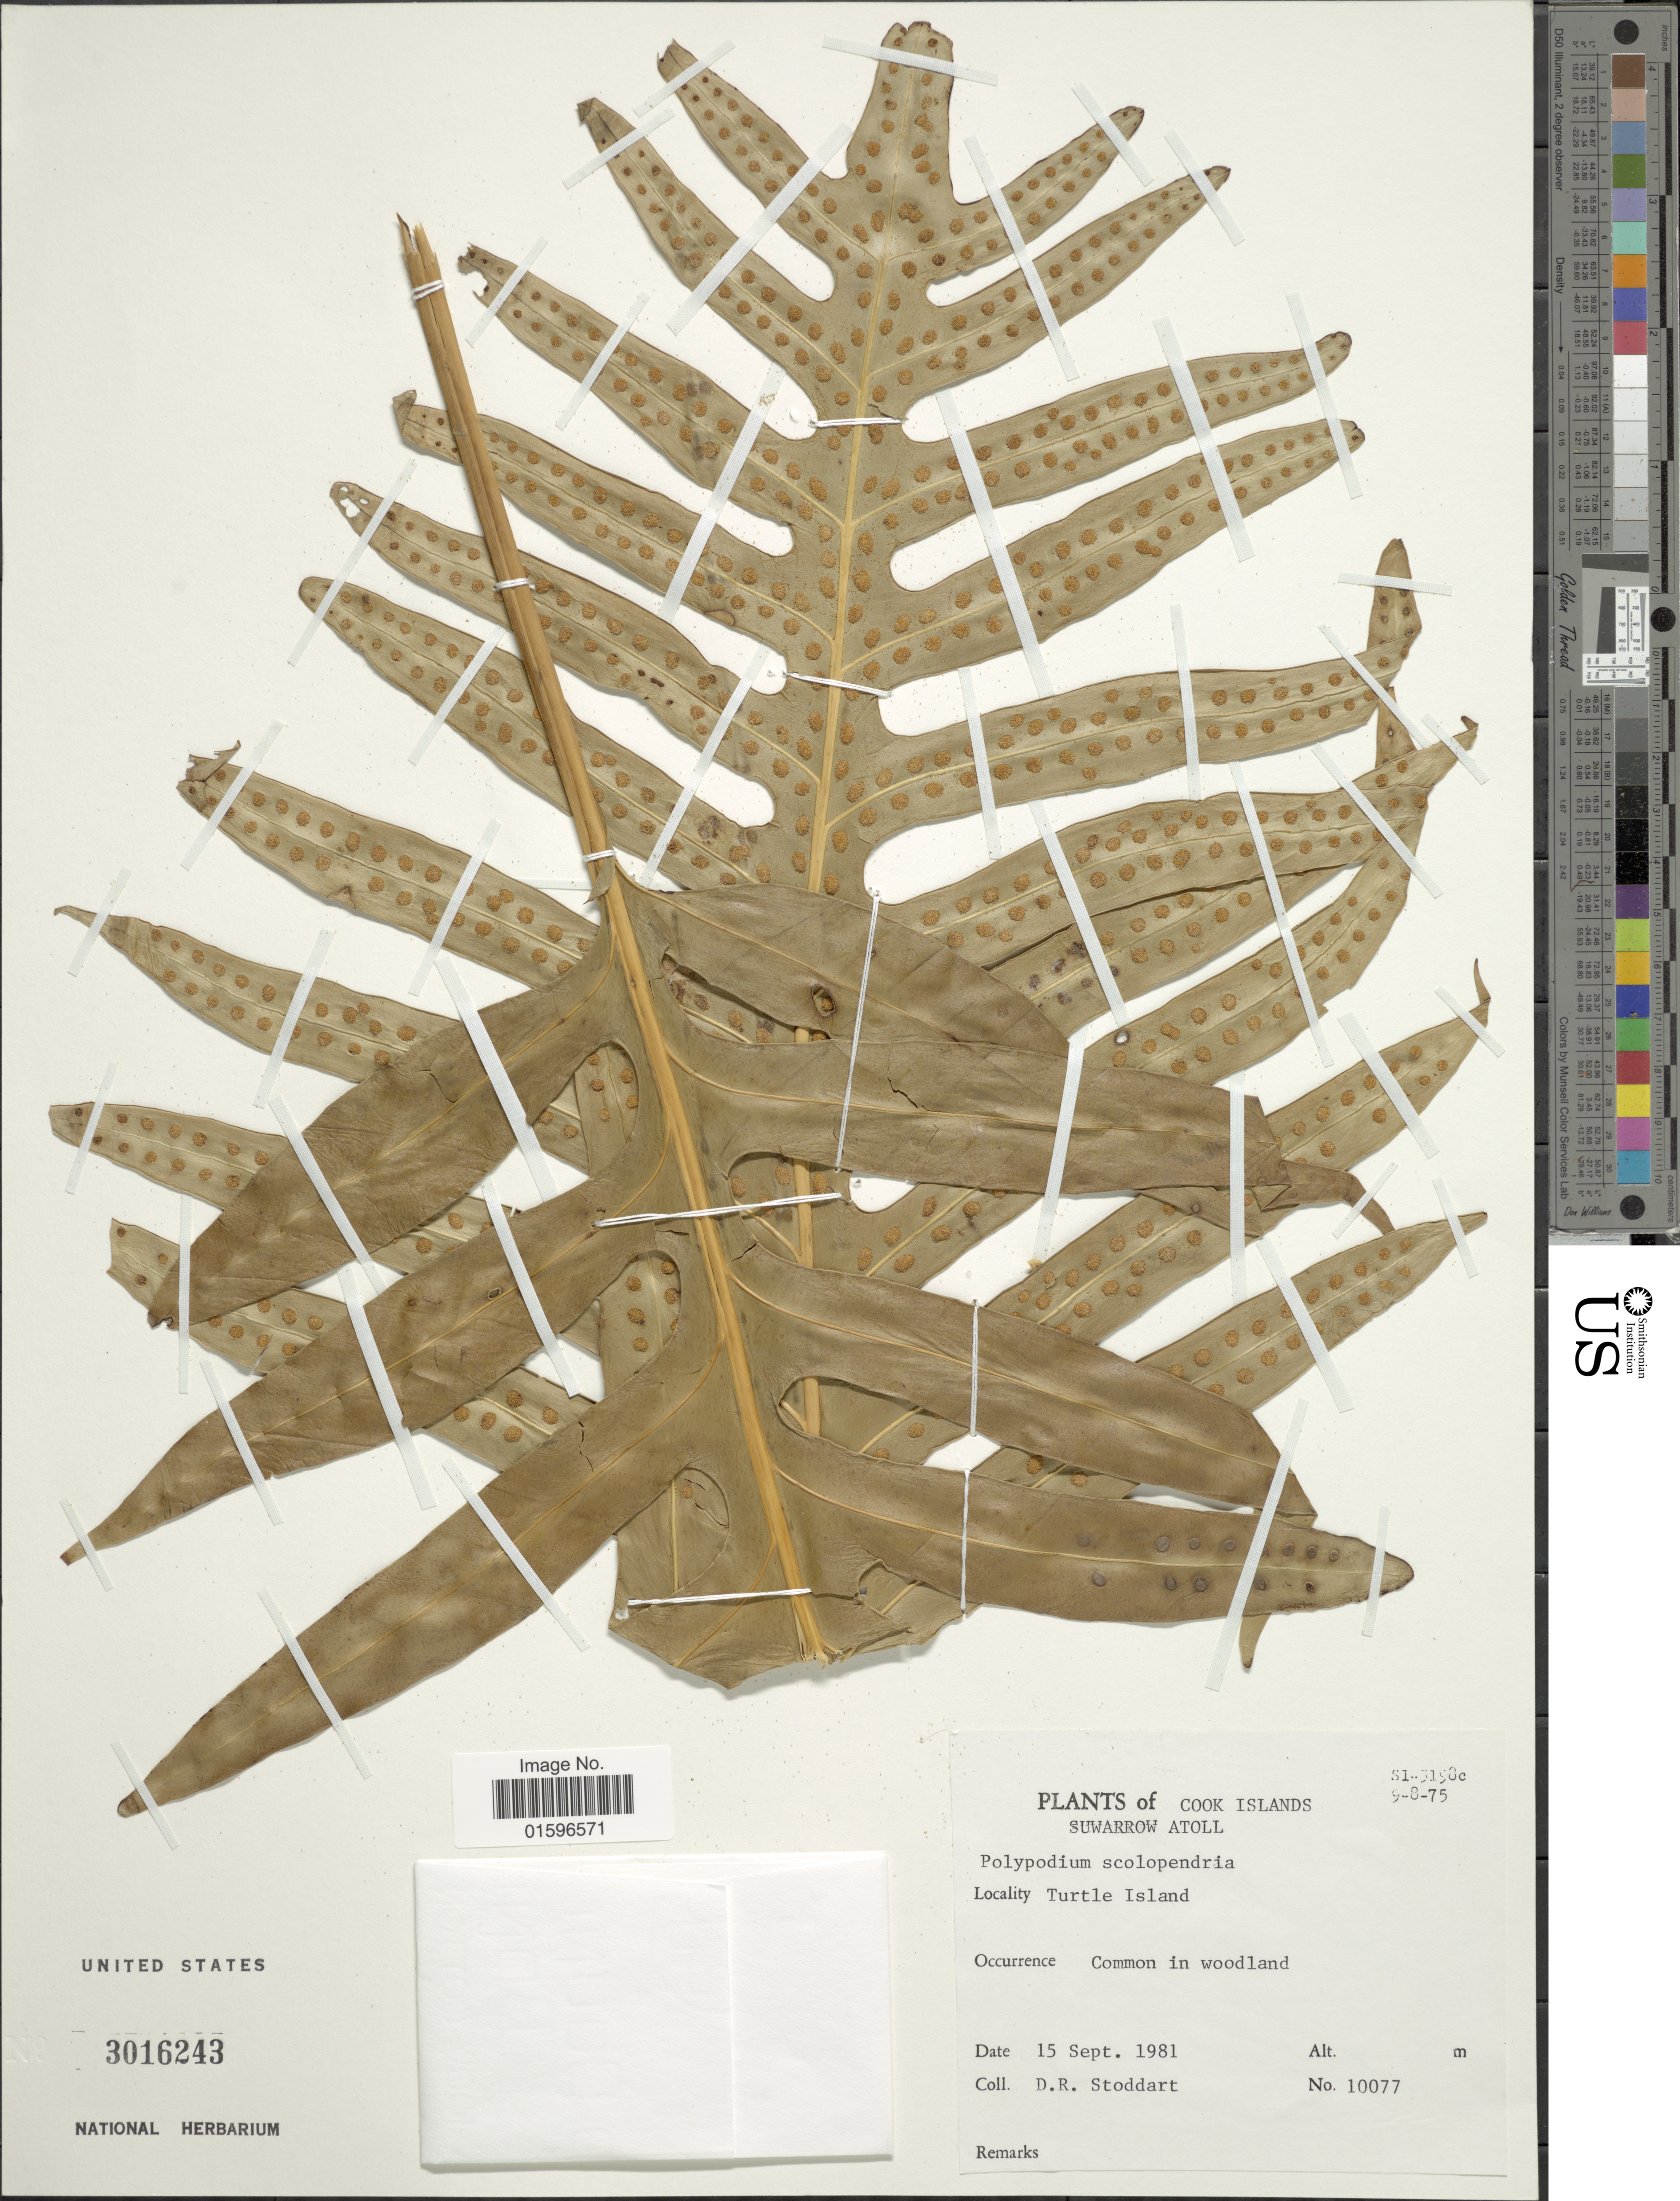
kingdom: Plantae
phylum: Tracheophyta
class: Polypodiopsida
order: Polypodiales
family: Polypodiaceae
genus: Polypodium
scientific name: Polypodium scolopendria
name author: Burm. f.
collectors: D. R. Stoddart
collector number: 10077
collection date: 1981-09-15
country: Cook Islands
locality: Cook Islands, Suwarrow Atoll, Turtle Island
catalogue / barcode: US 3016243